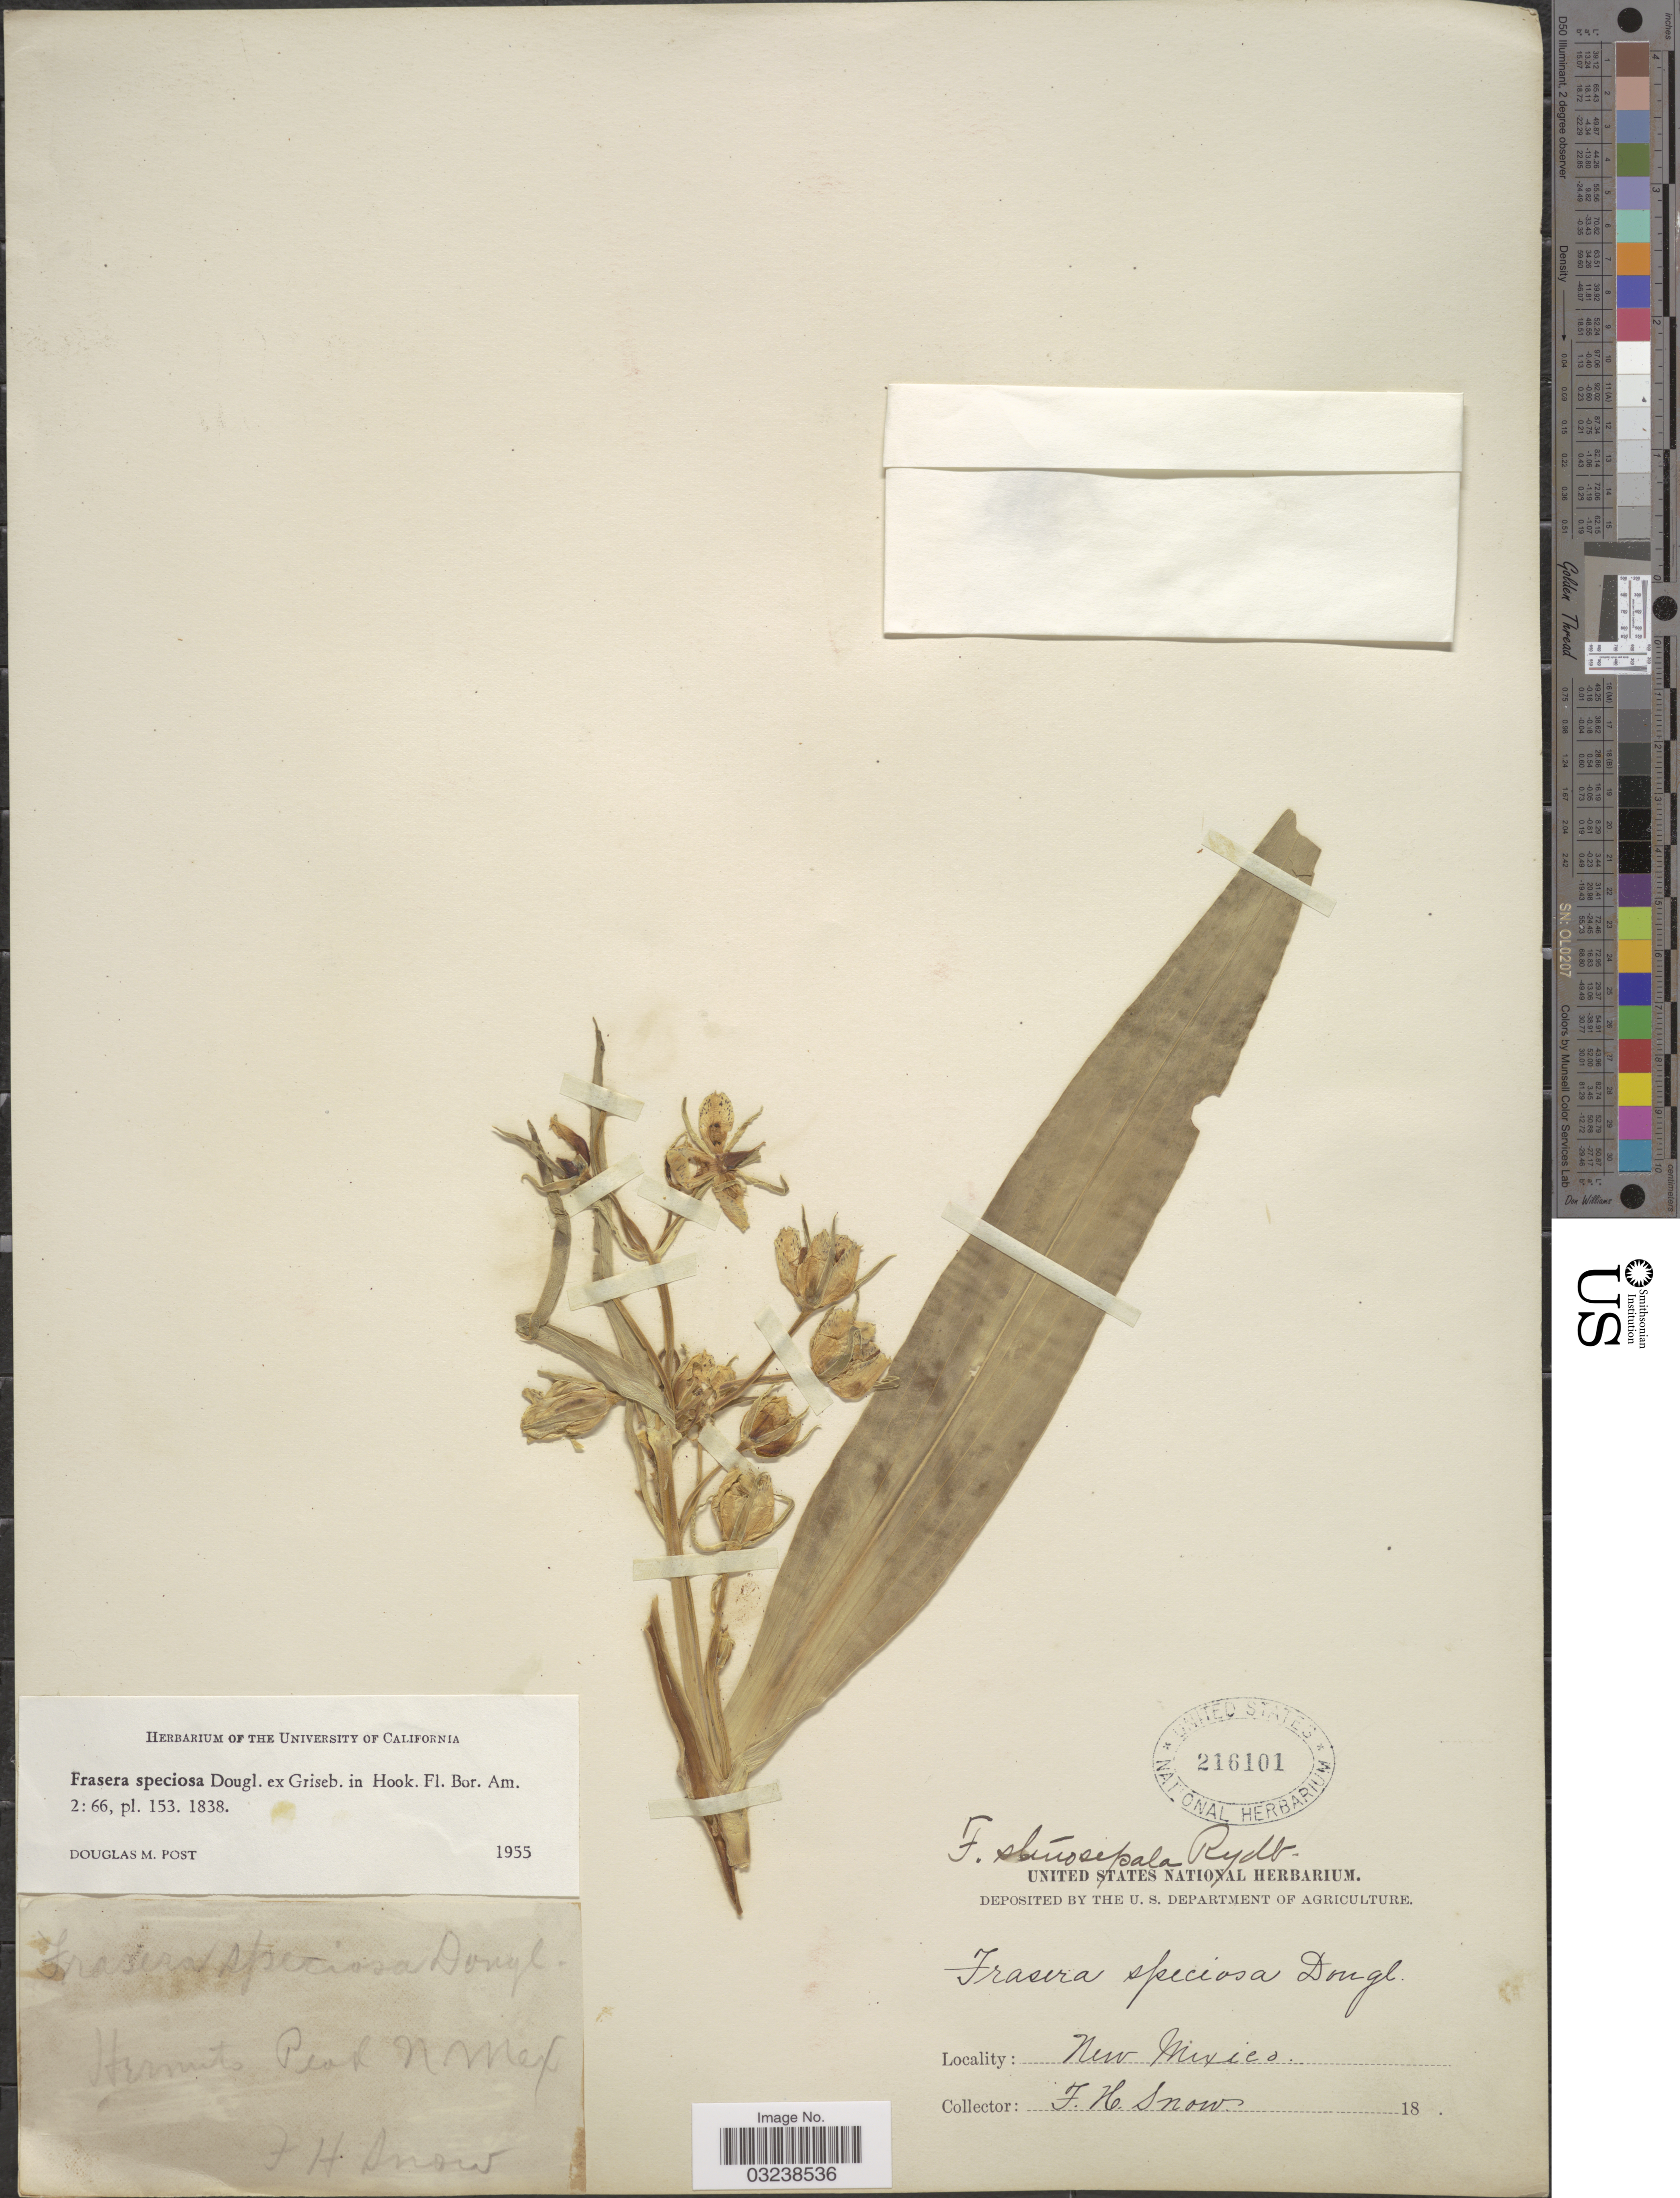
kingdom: Plantae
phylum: Tracheophyta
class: Magnoliopsida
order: Gentianales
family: Gentianaceae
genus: Swertia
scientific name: Swertia radiata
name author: (Kellogg) Kuntze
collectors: F. H. Snow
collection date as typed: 18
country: United States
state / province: New Mexico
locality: Hermits Peak.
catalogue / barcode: US 216101